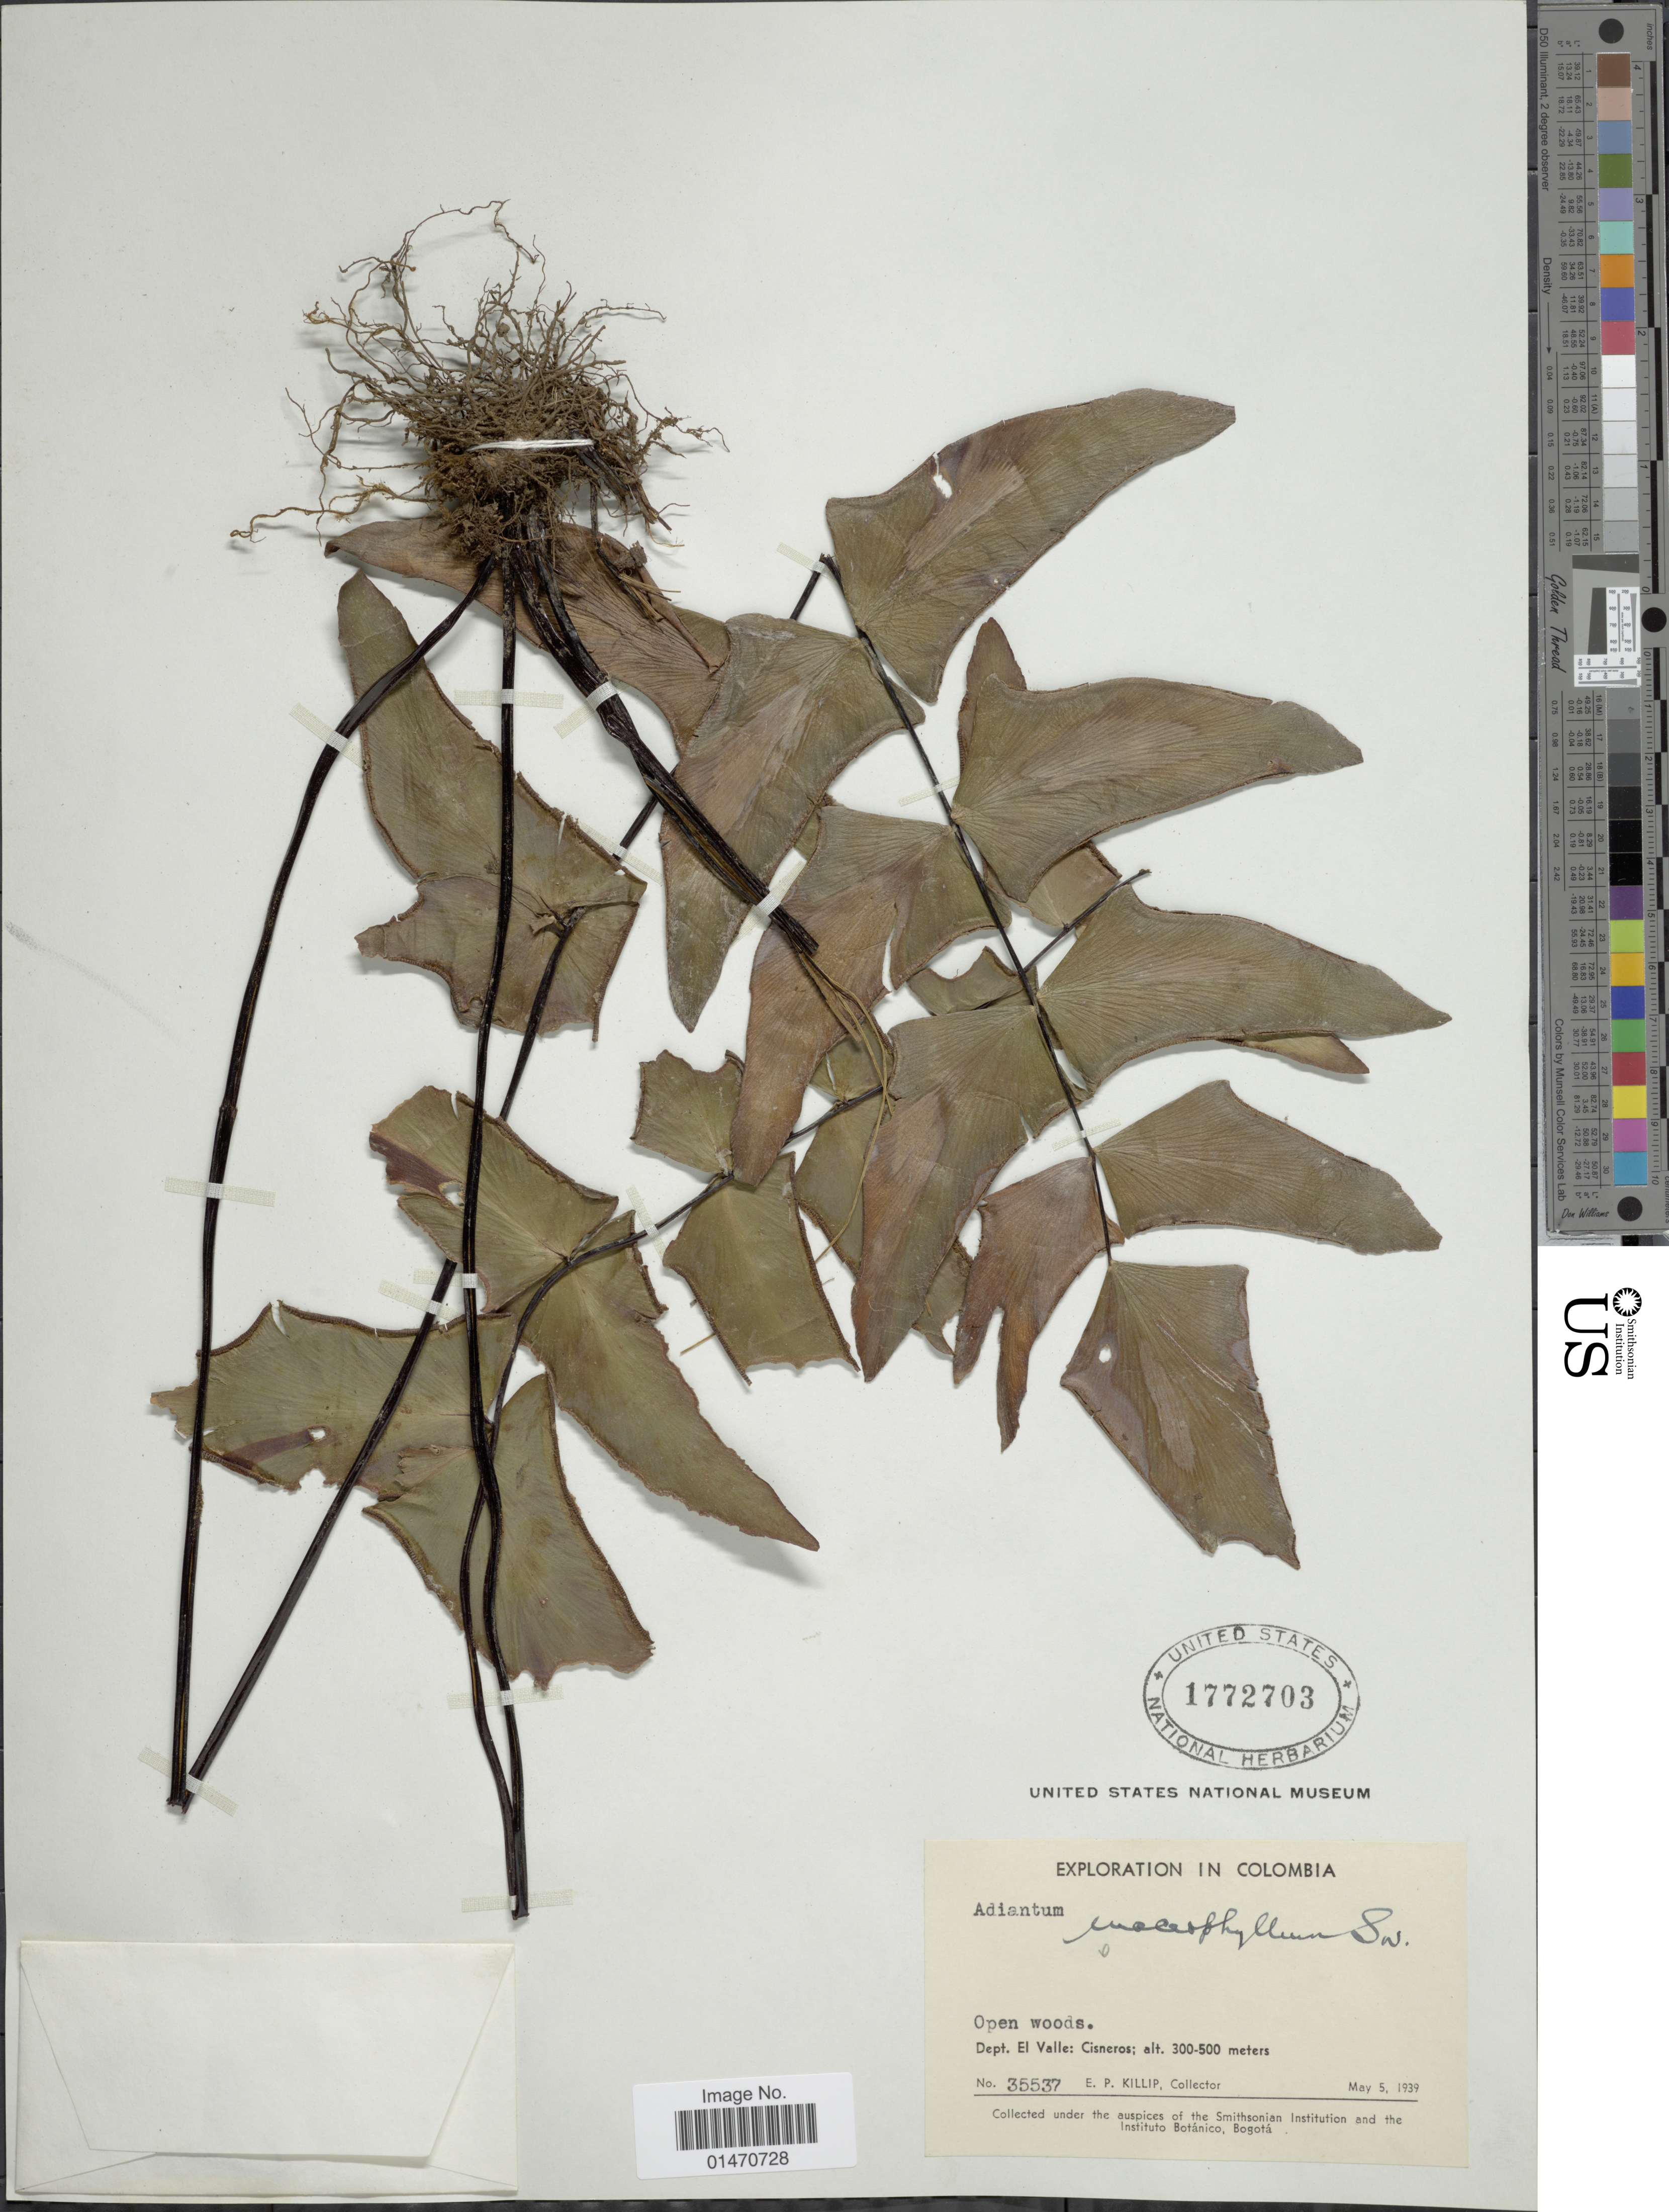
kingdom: Plantae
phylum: Tracheophyta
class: Polypodiopsida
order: Polypodiales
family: Pteridaceae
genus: Adiantum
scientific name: Adiantum macrophyllum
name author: Sw.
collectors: E. P. Killip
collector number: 35537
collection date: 1939-05-05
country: Colombia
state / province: Valle del Cauca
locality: Dept El Valle: Cisneros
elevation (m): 300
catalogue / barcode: US 1772703